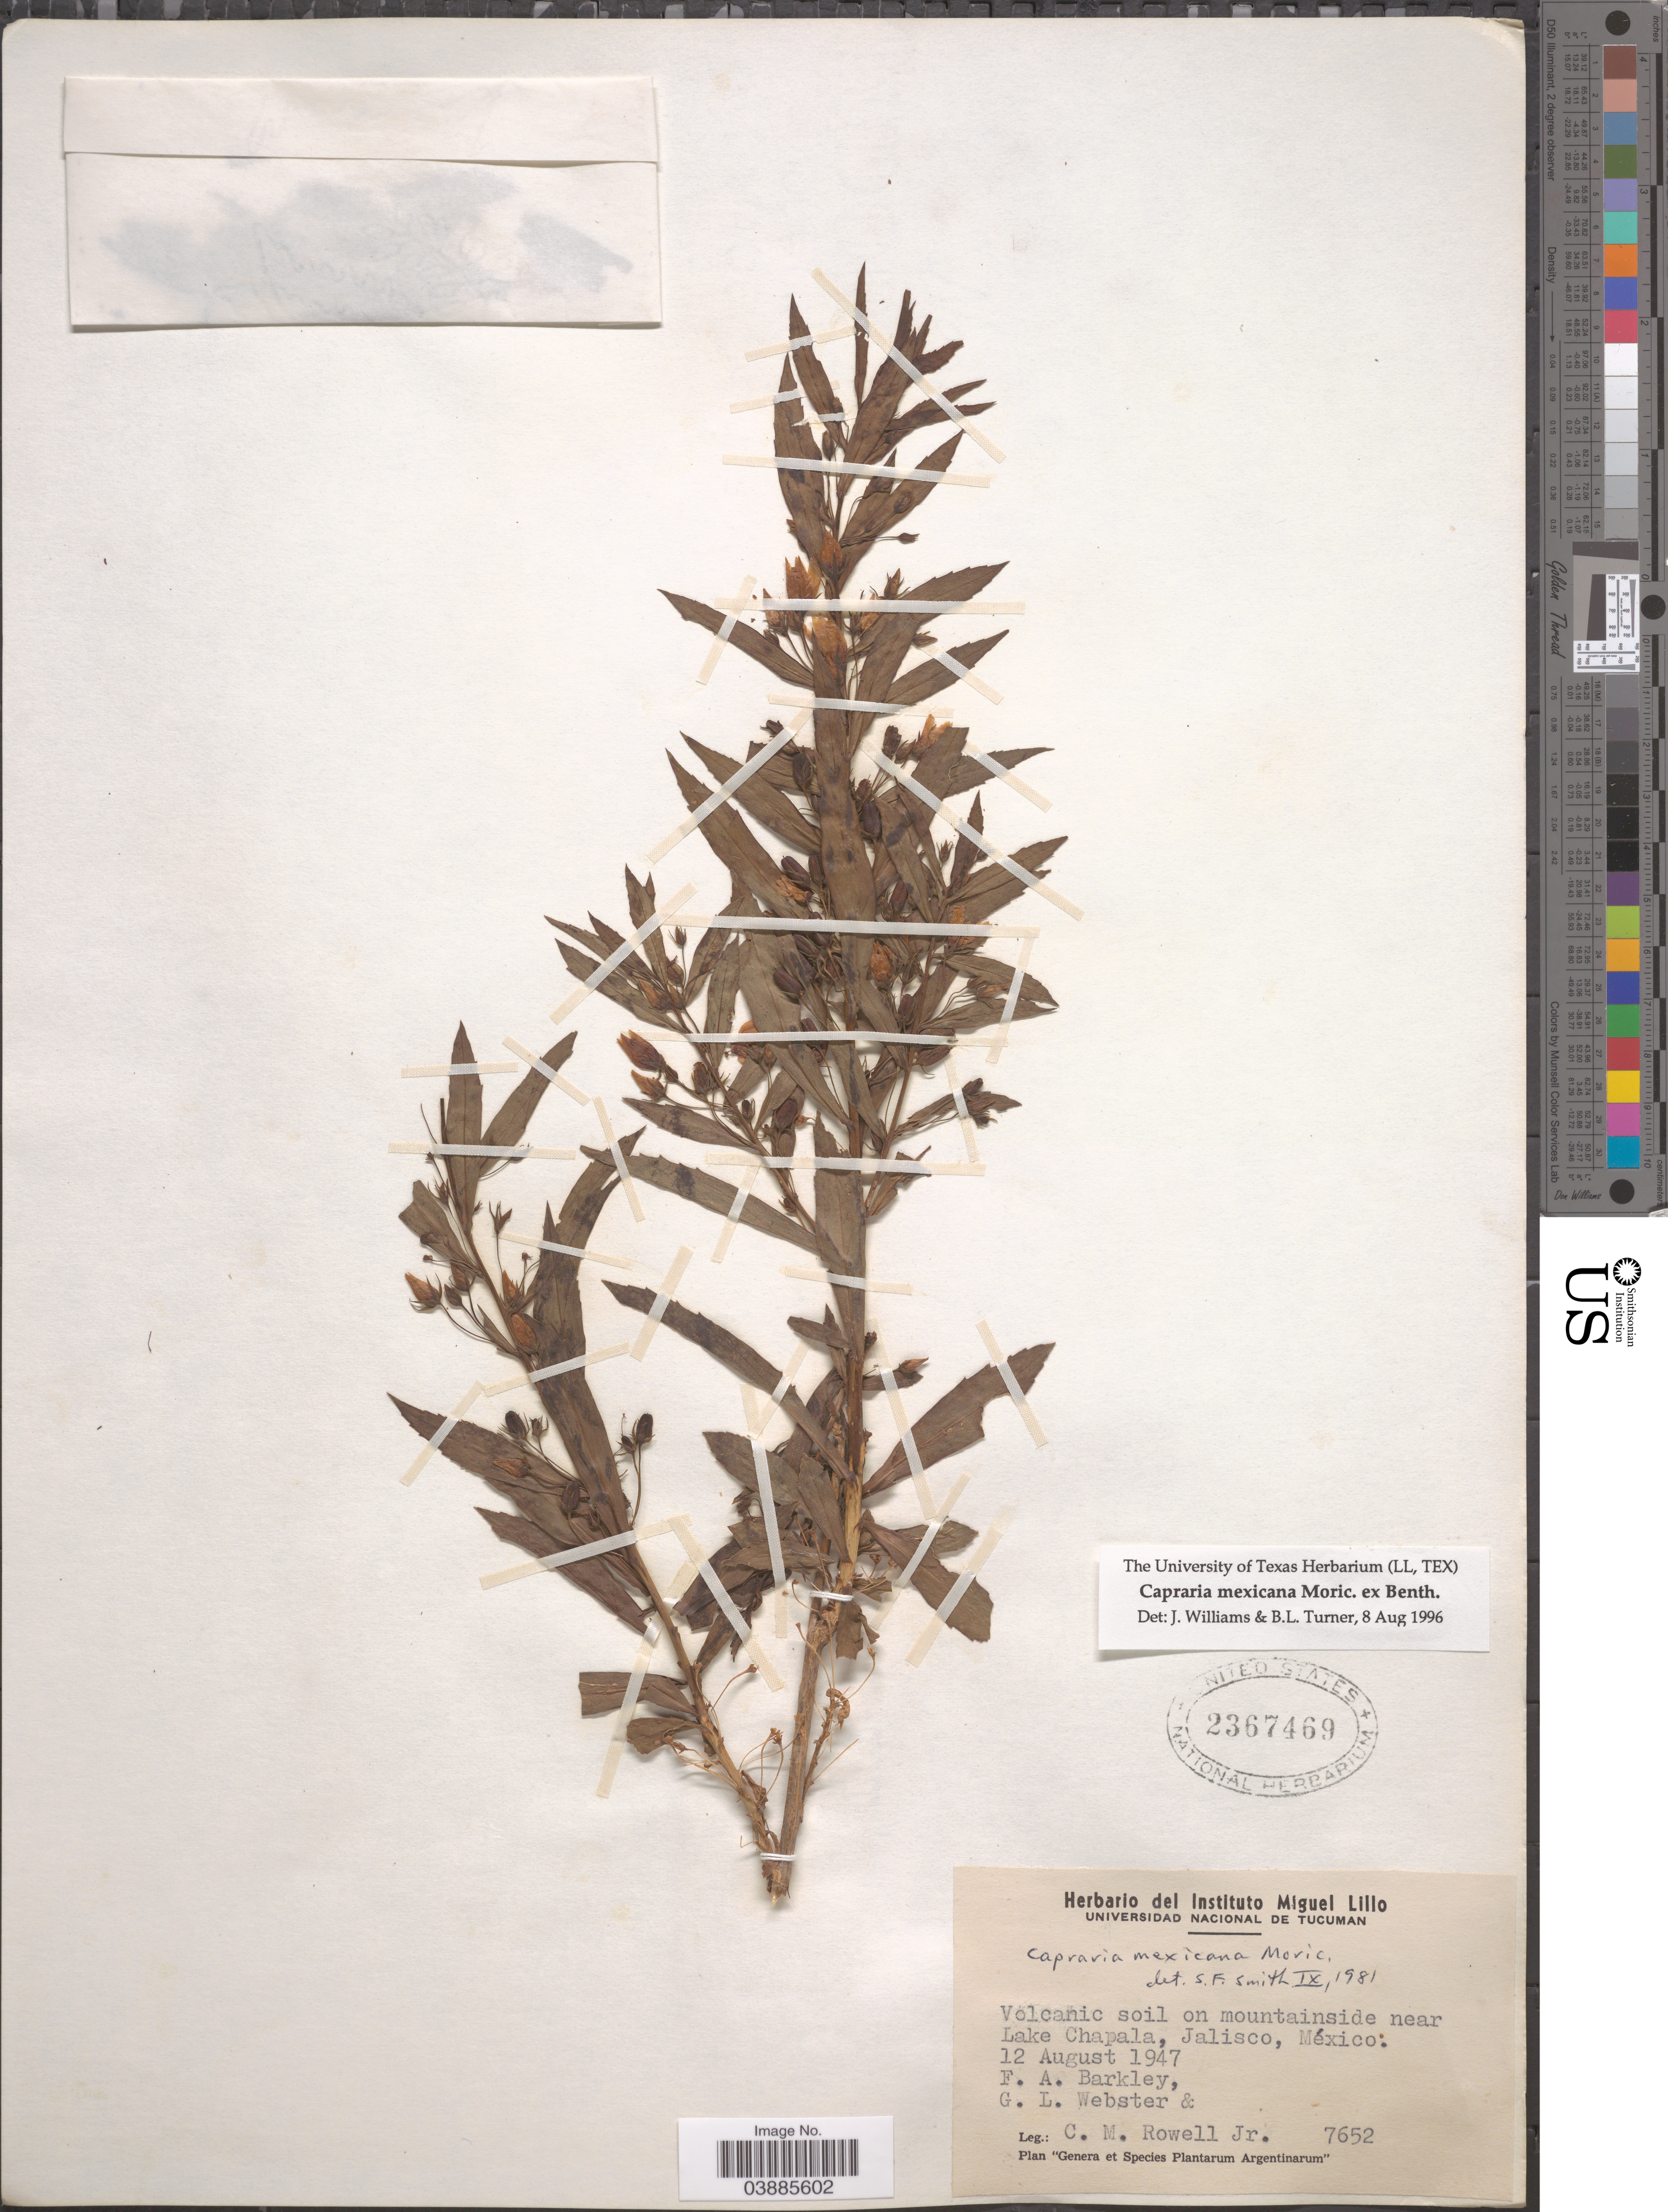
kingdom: Plantae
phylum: Tracheophyta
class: Magnoliopsida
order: Lamiales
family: Scrophulariaceae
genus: Capraria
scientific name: Capraria mexicana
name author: Moric. ex Benth.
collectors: F. A. Barkley, G. L. Webster & C. M. Rowell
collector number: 7652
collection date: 1947-08-12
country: Mexico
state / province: Jalisco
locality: On mountainside near Lake Chapala.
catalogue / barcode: US 2367469